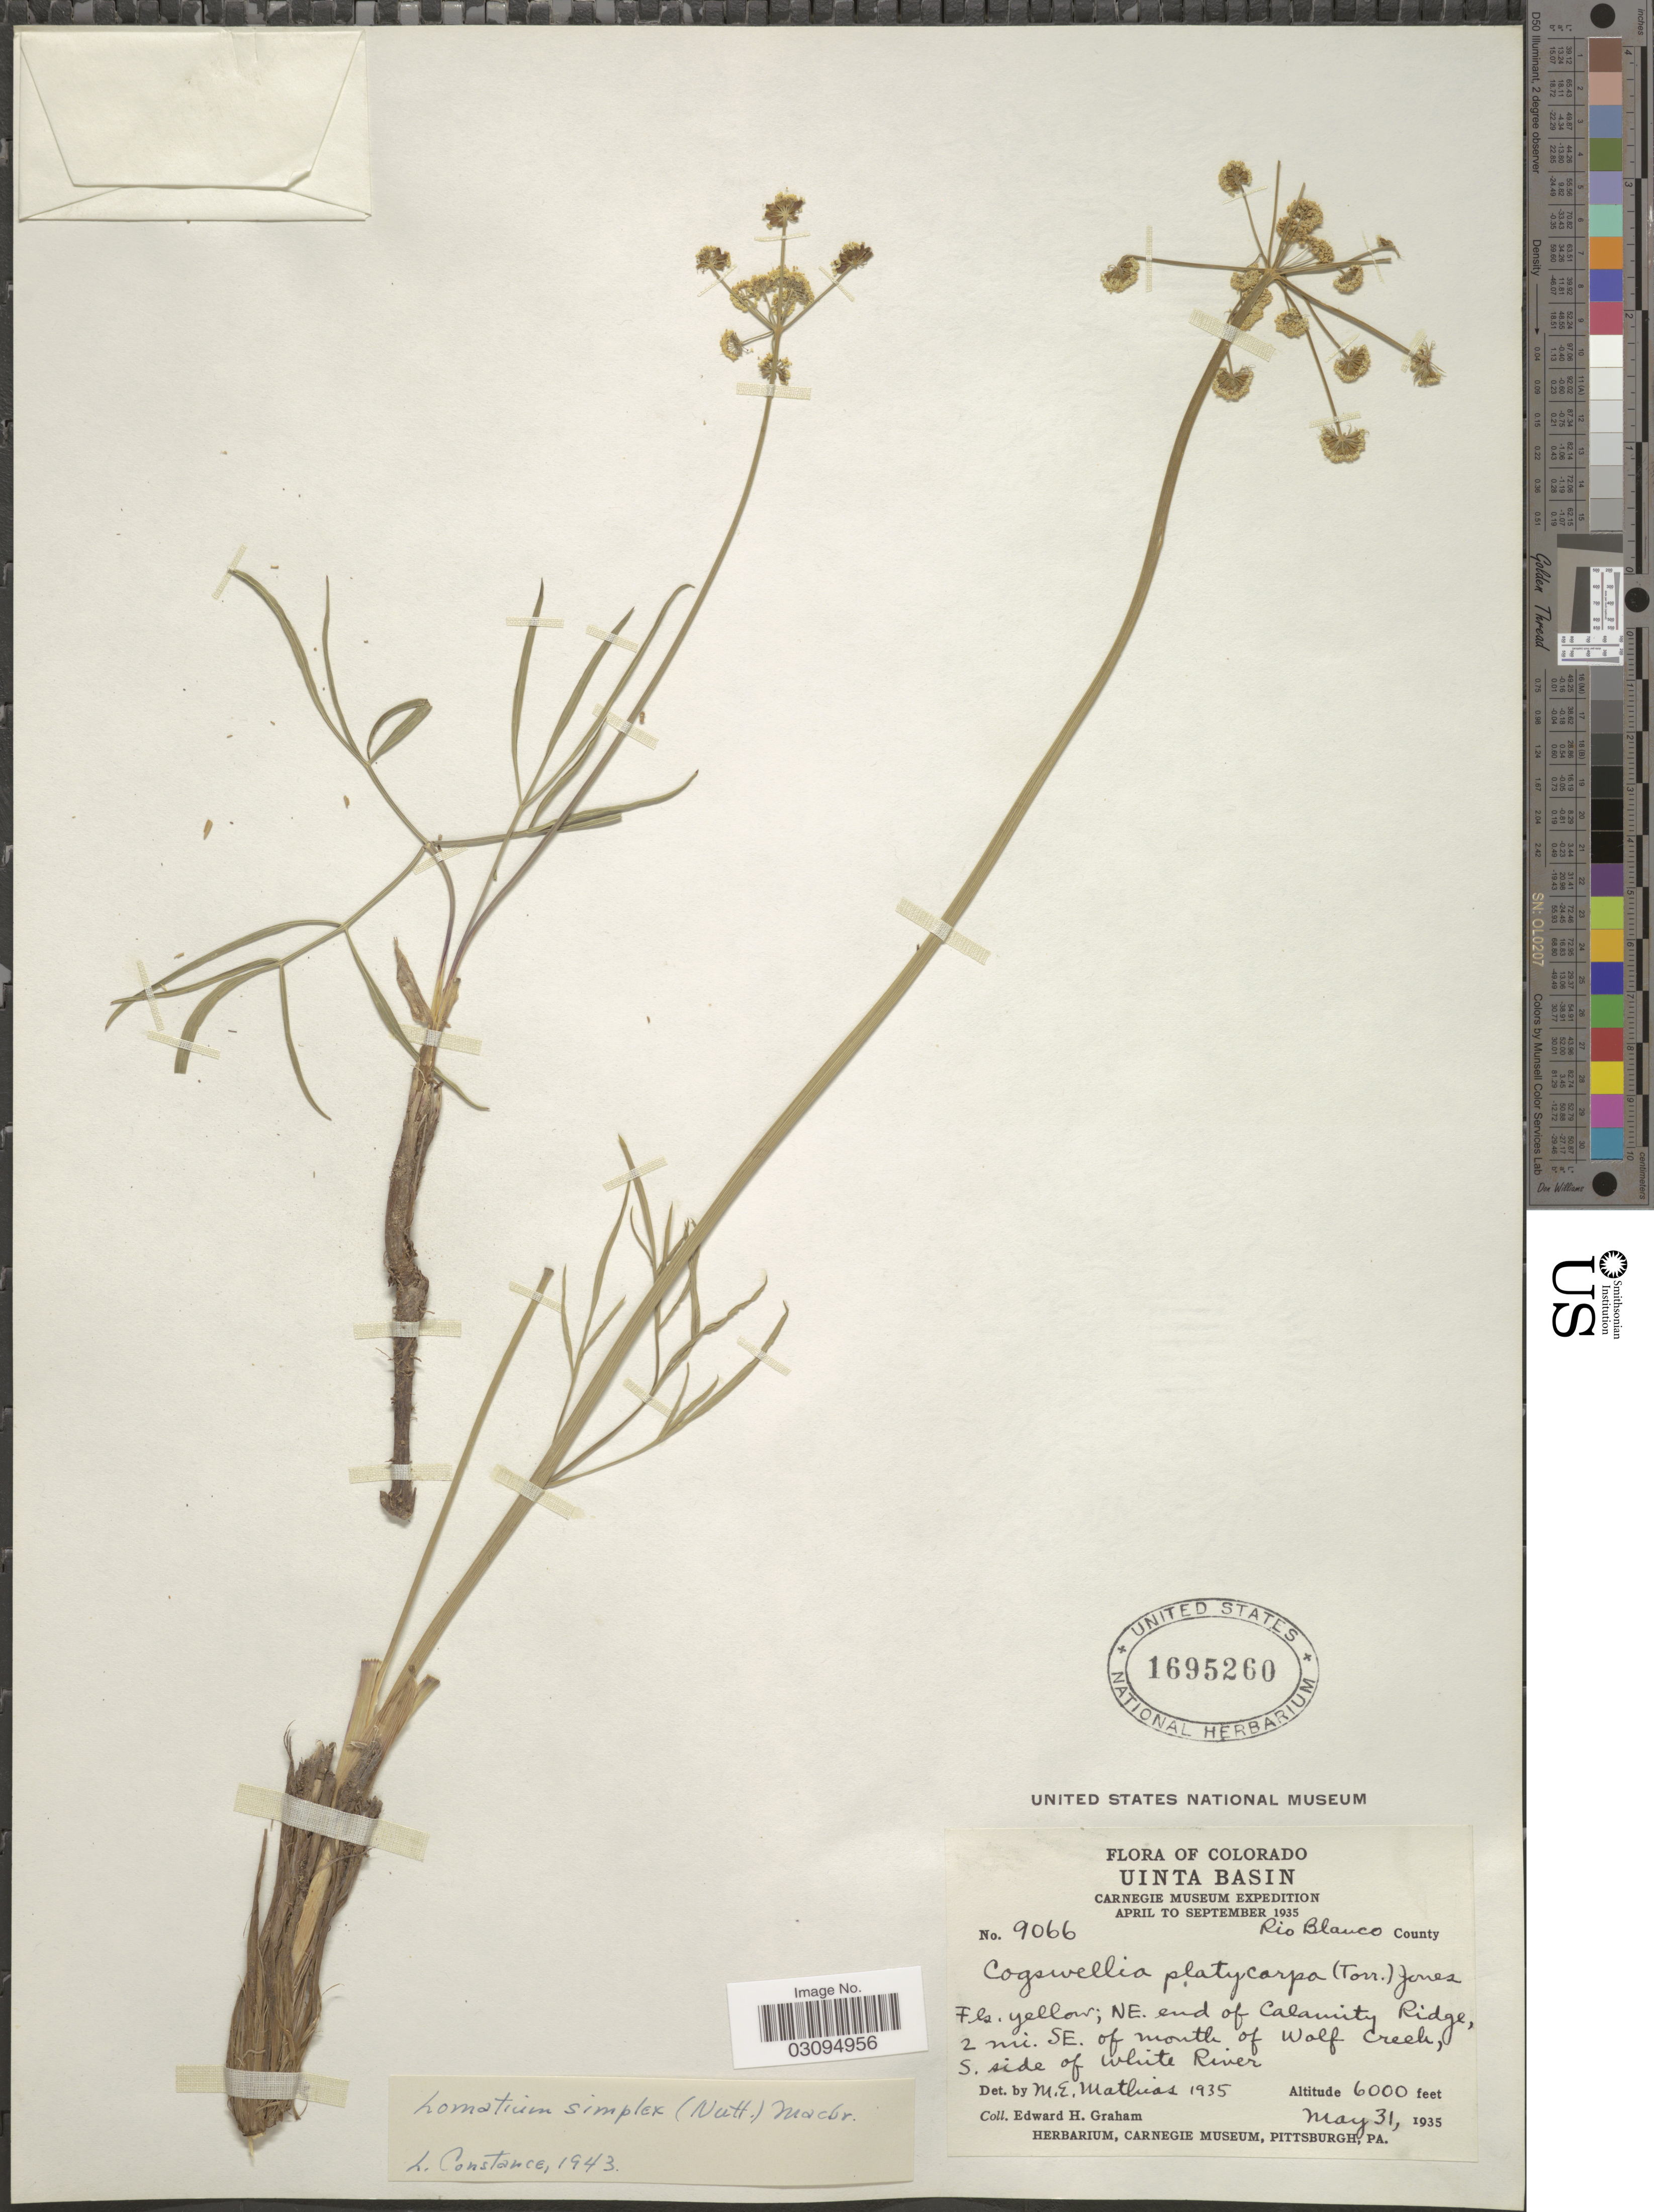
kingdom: Plantae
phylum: Tracheophyta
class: Magnoliopsida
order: Apiales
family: Apiaceae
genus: Lomatium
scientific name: Lomatium platycarpum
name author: (Torr.) J.M. Coult. & Rose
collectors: E. H. Graham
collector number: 9066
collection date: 1935-05-31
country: United States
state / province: Colorado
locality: Uinta Basin, NE. end of Calamity Ridge, 2 mi. SE. of mouth of Wolf Creek, S. side of White River.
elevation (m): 1829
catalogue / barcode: US 1695260